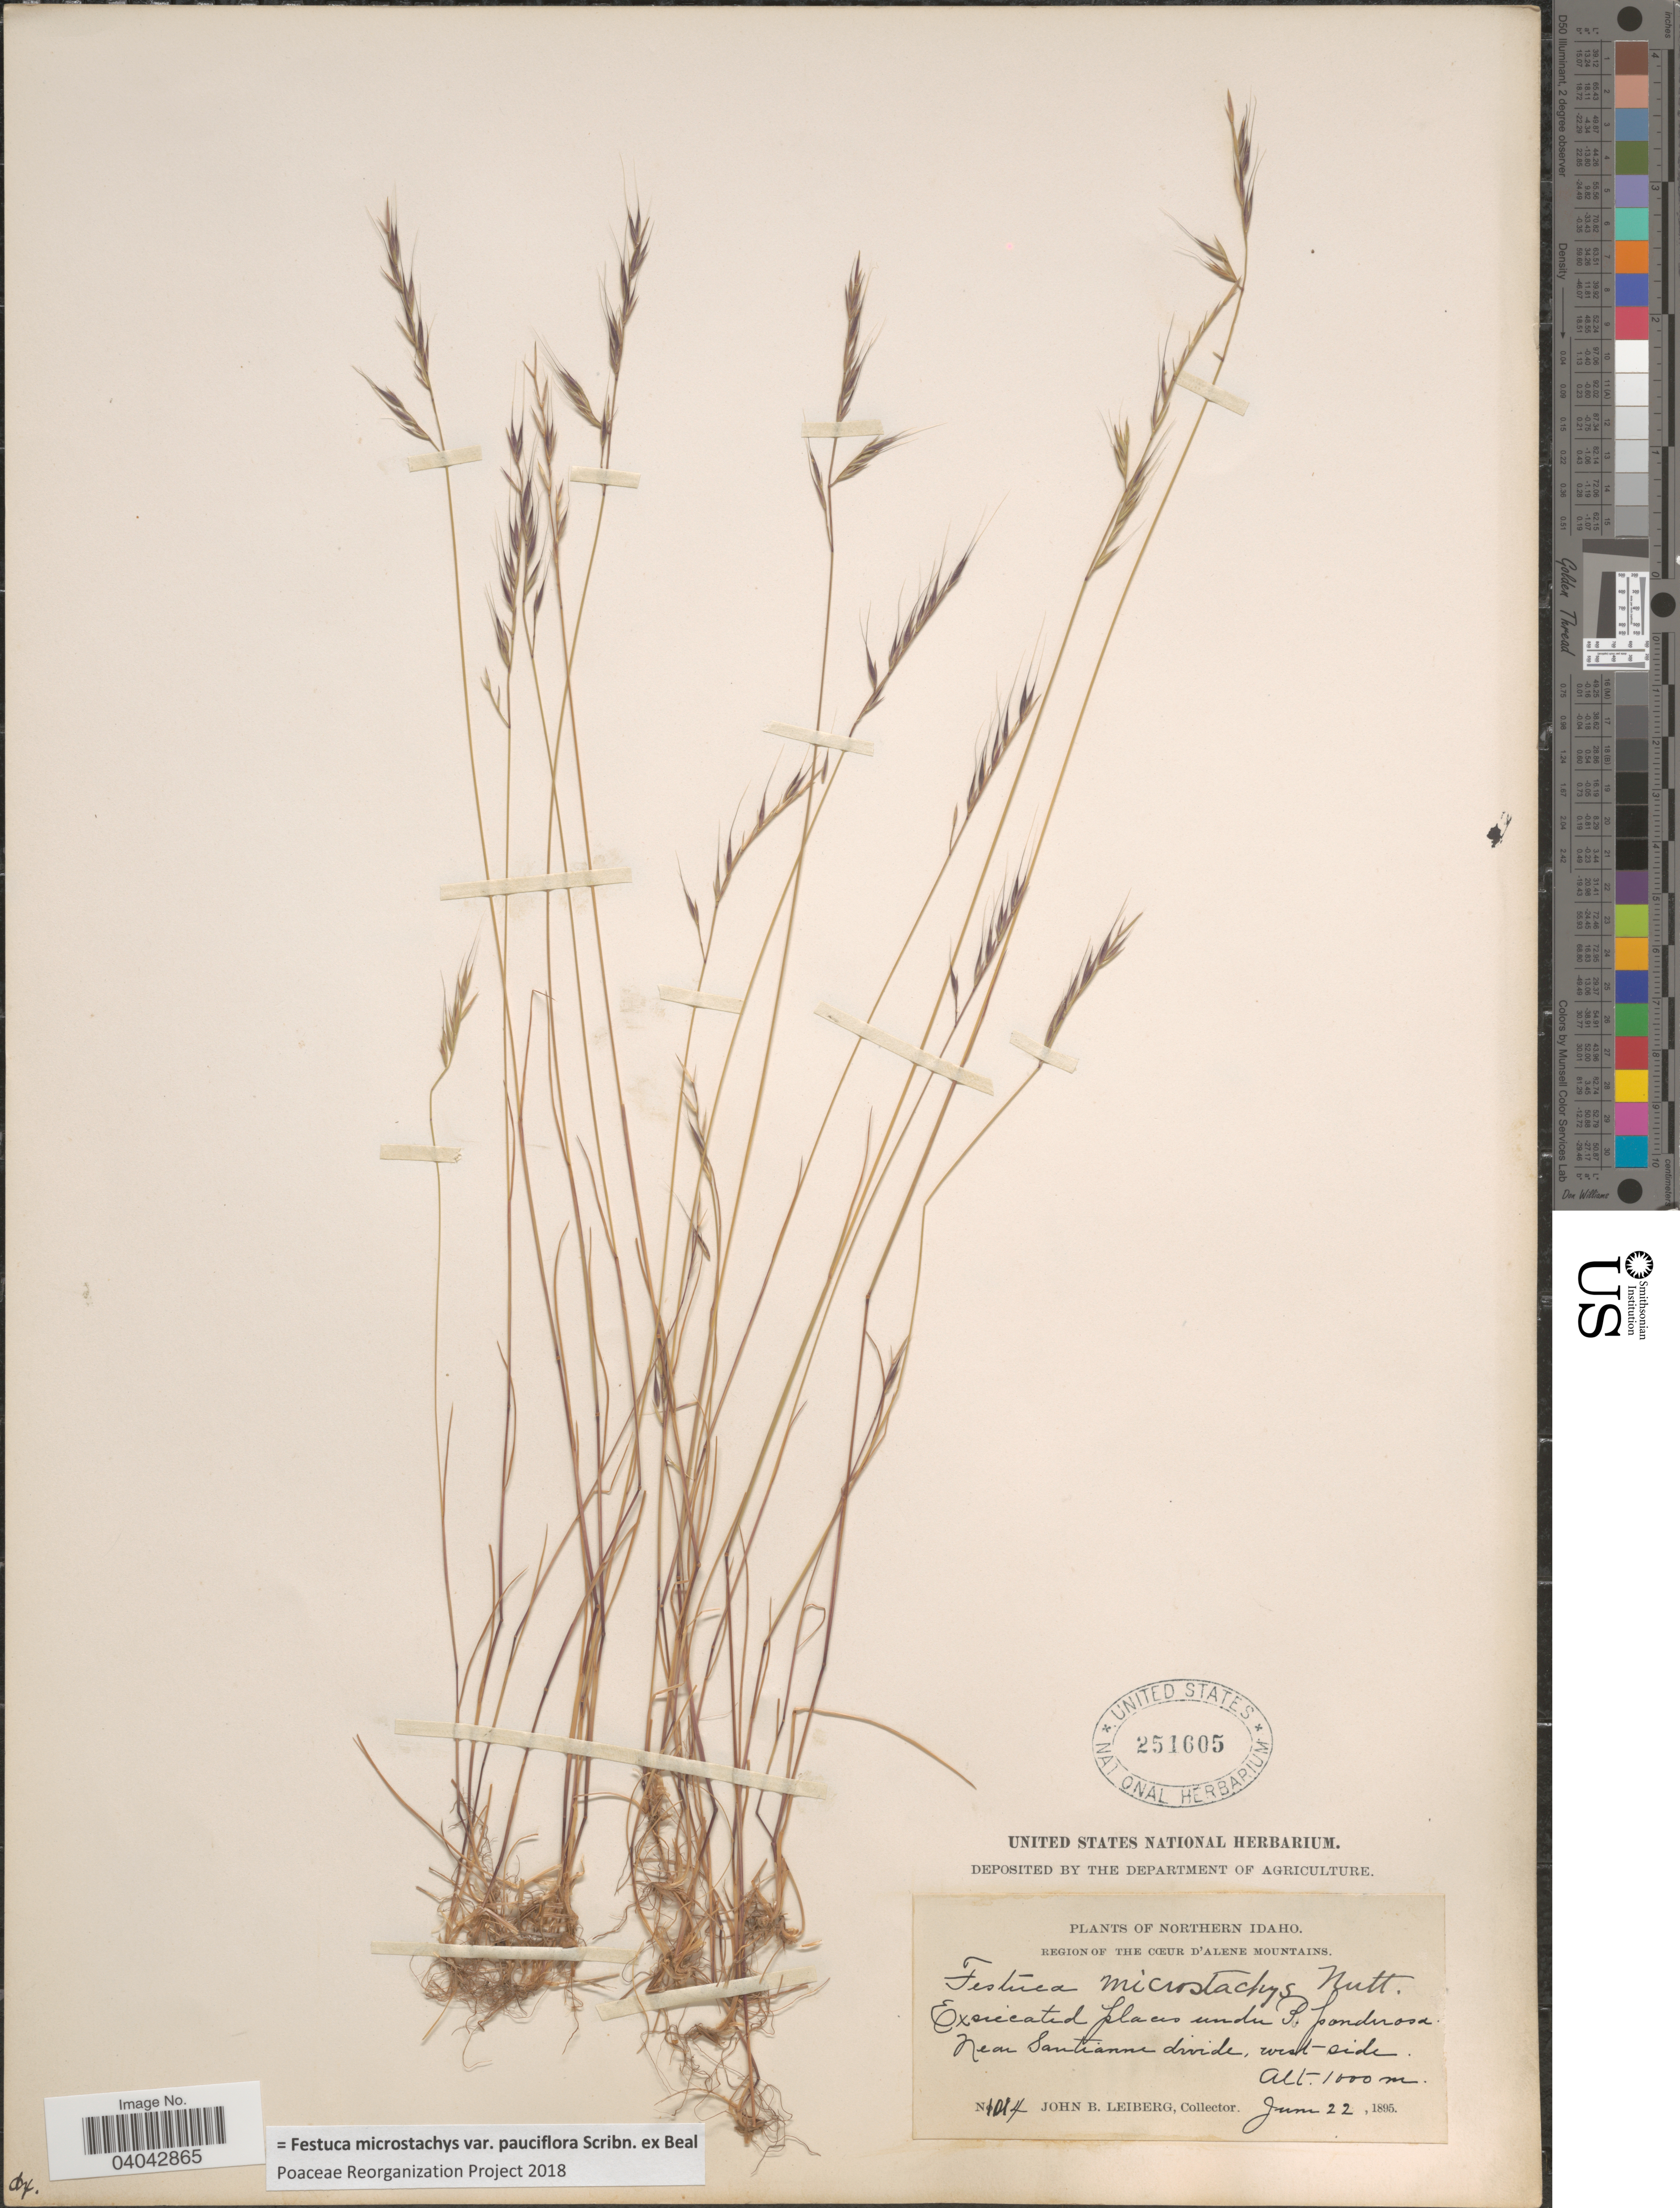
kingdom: Plantae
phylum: Tracheophyta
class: Liliopsida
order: Poales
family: Poaceae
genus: Festuca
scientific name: Festuca microstachys var. pauciflora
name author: Scribn. ex W.J. Beal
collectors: J. B. Leiberg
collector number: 1014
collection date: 1895-06-22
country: United States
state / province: Idaho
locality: Northern Idaho. Region of the Cœur d'Alene Mountains. Near Santianne divide, west side.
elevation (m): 1000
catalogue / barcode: US 251605